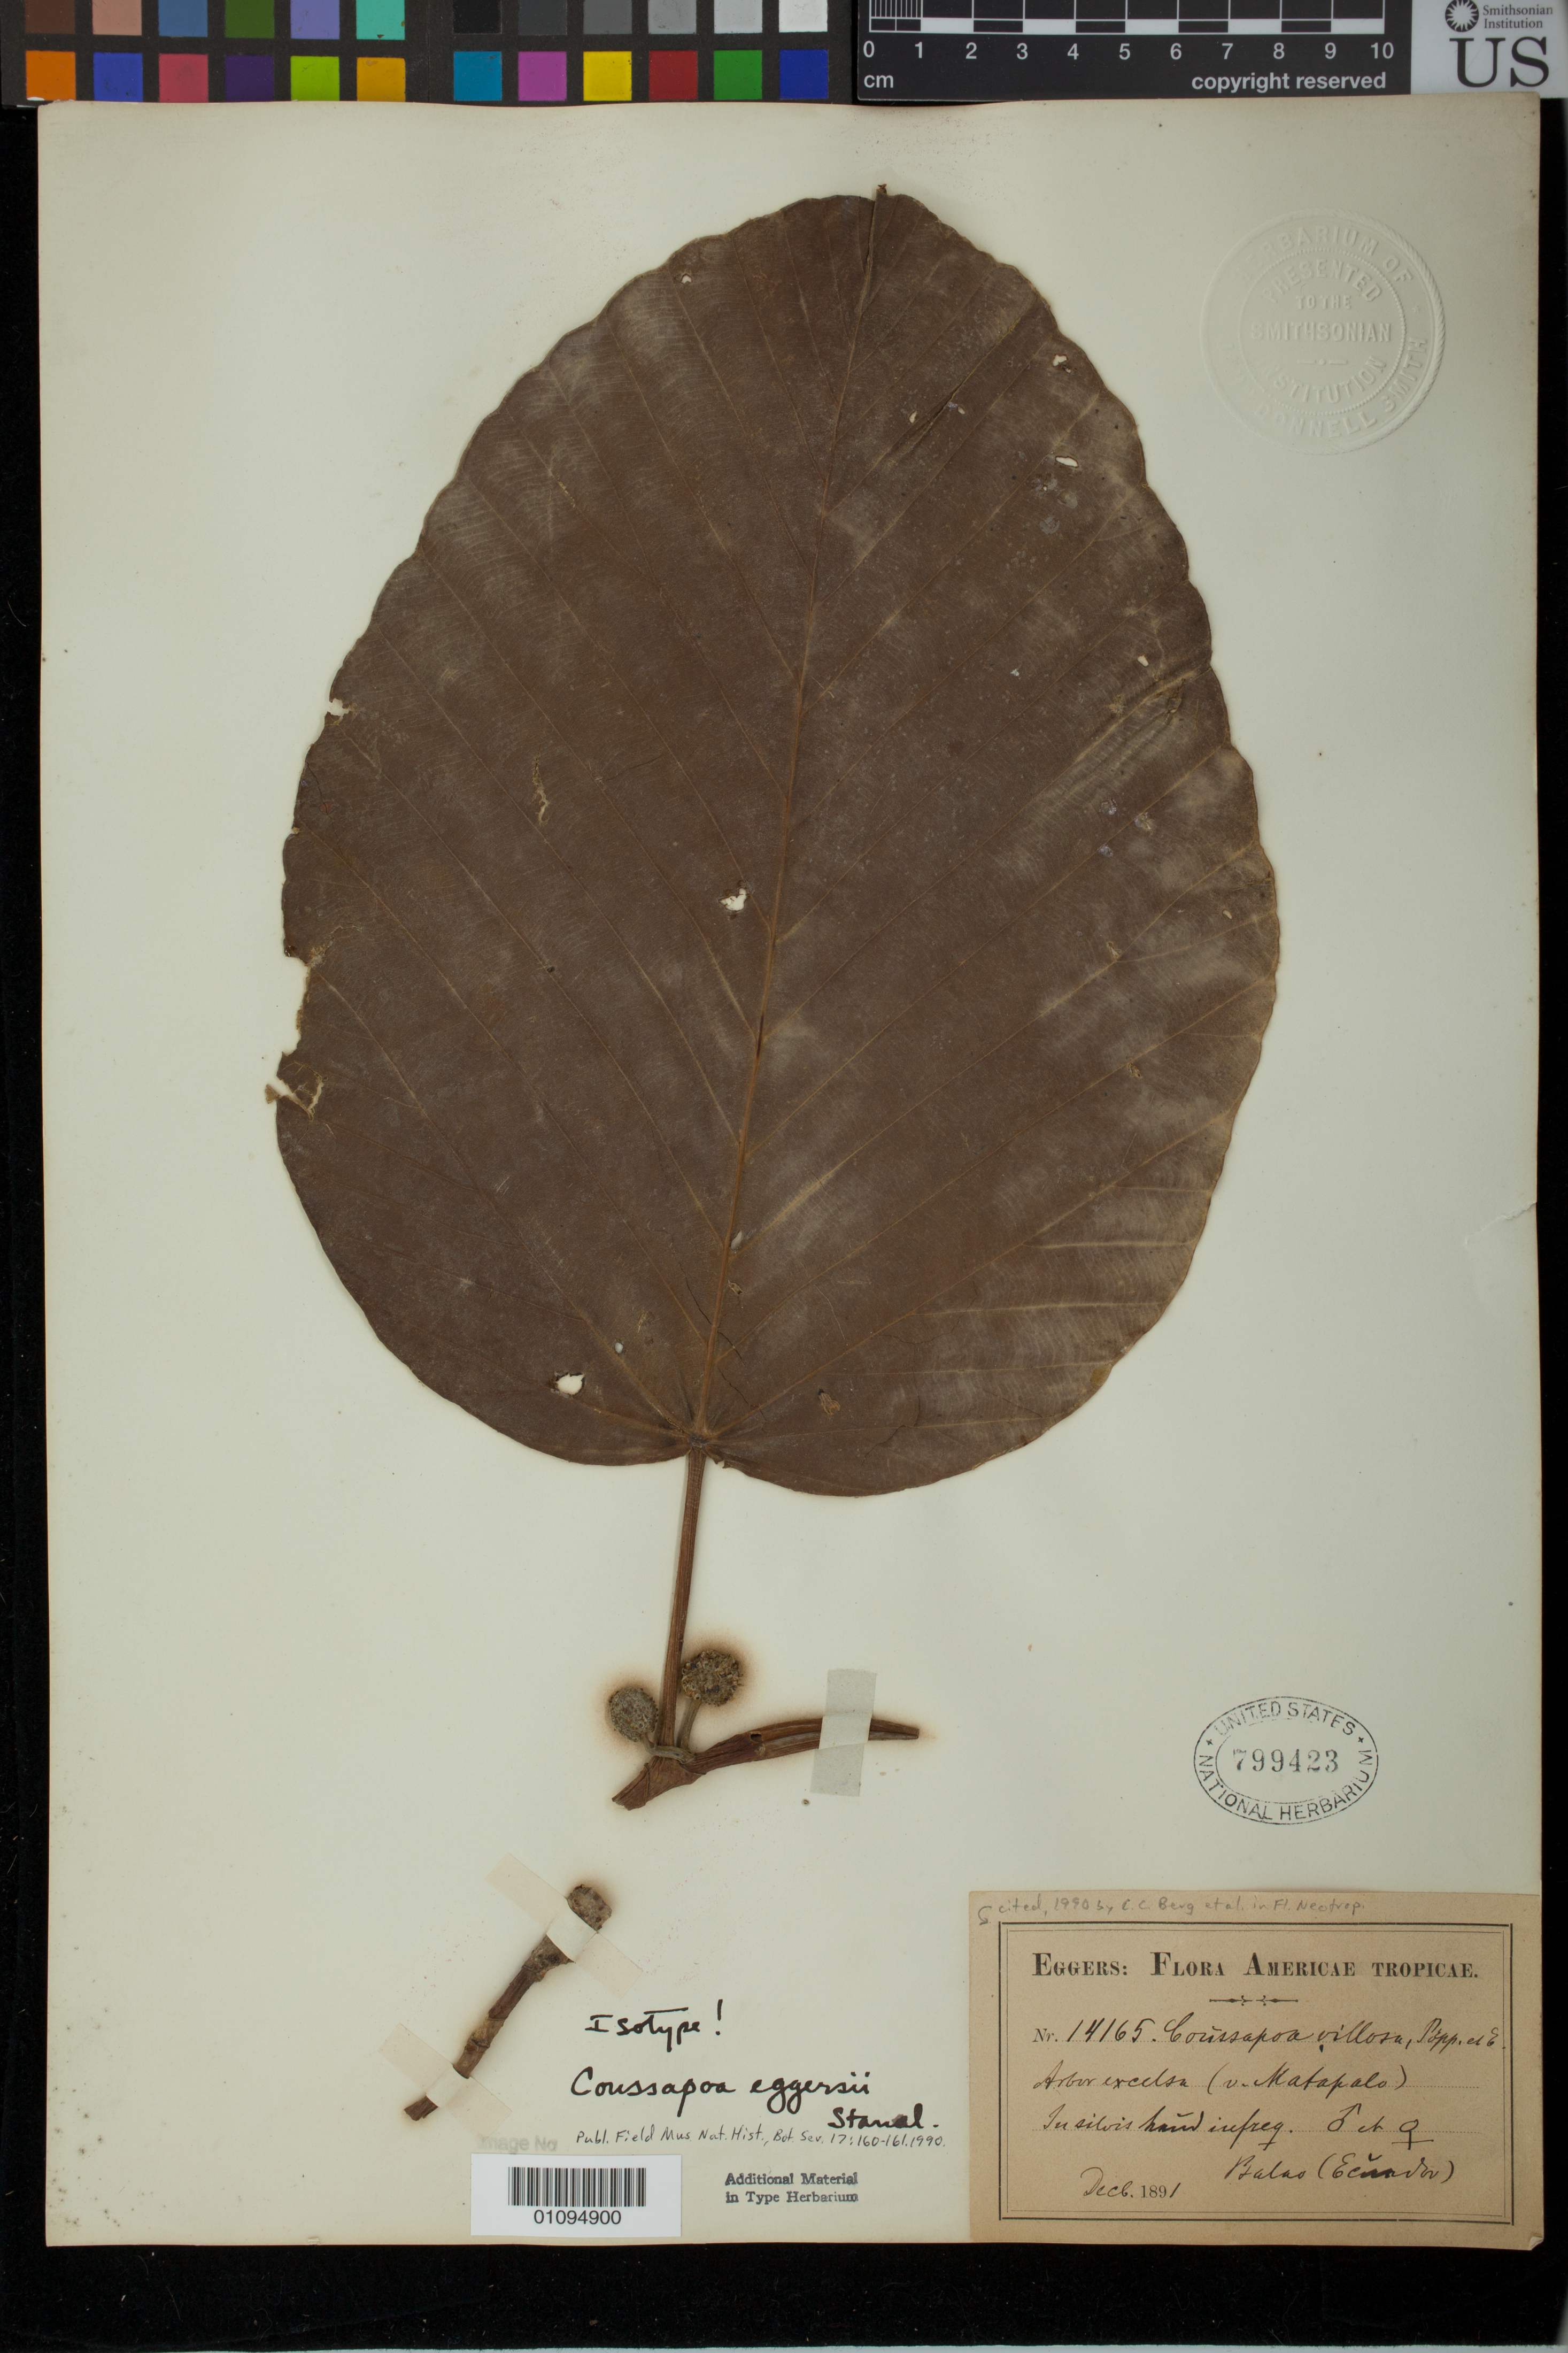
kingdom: Plantae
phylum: Tracheophyta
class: Magnoliopsida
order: Rosales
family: Urticaceae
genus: Coussapoa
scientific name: Coussapoa eggersii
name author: Standl.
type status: Isotype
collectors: H. F. A. von Eggers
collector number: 14165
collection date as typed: Dec 1891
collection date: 1891-12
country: Ecuador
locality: Balao.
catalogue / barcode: US 799423